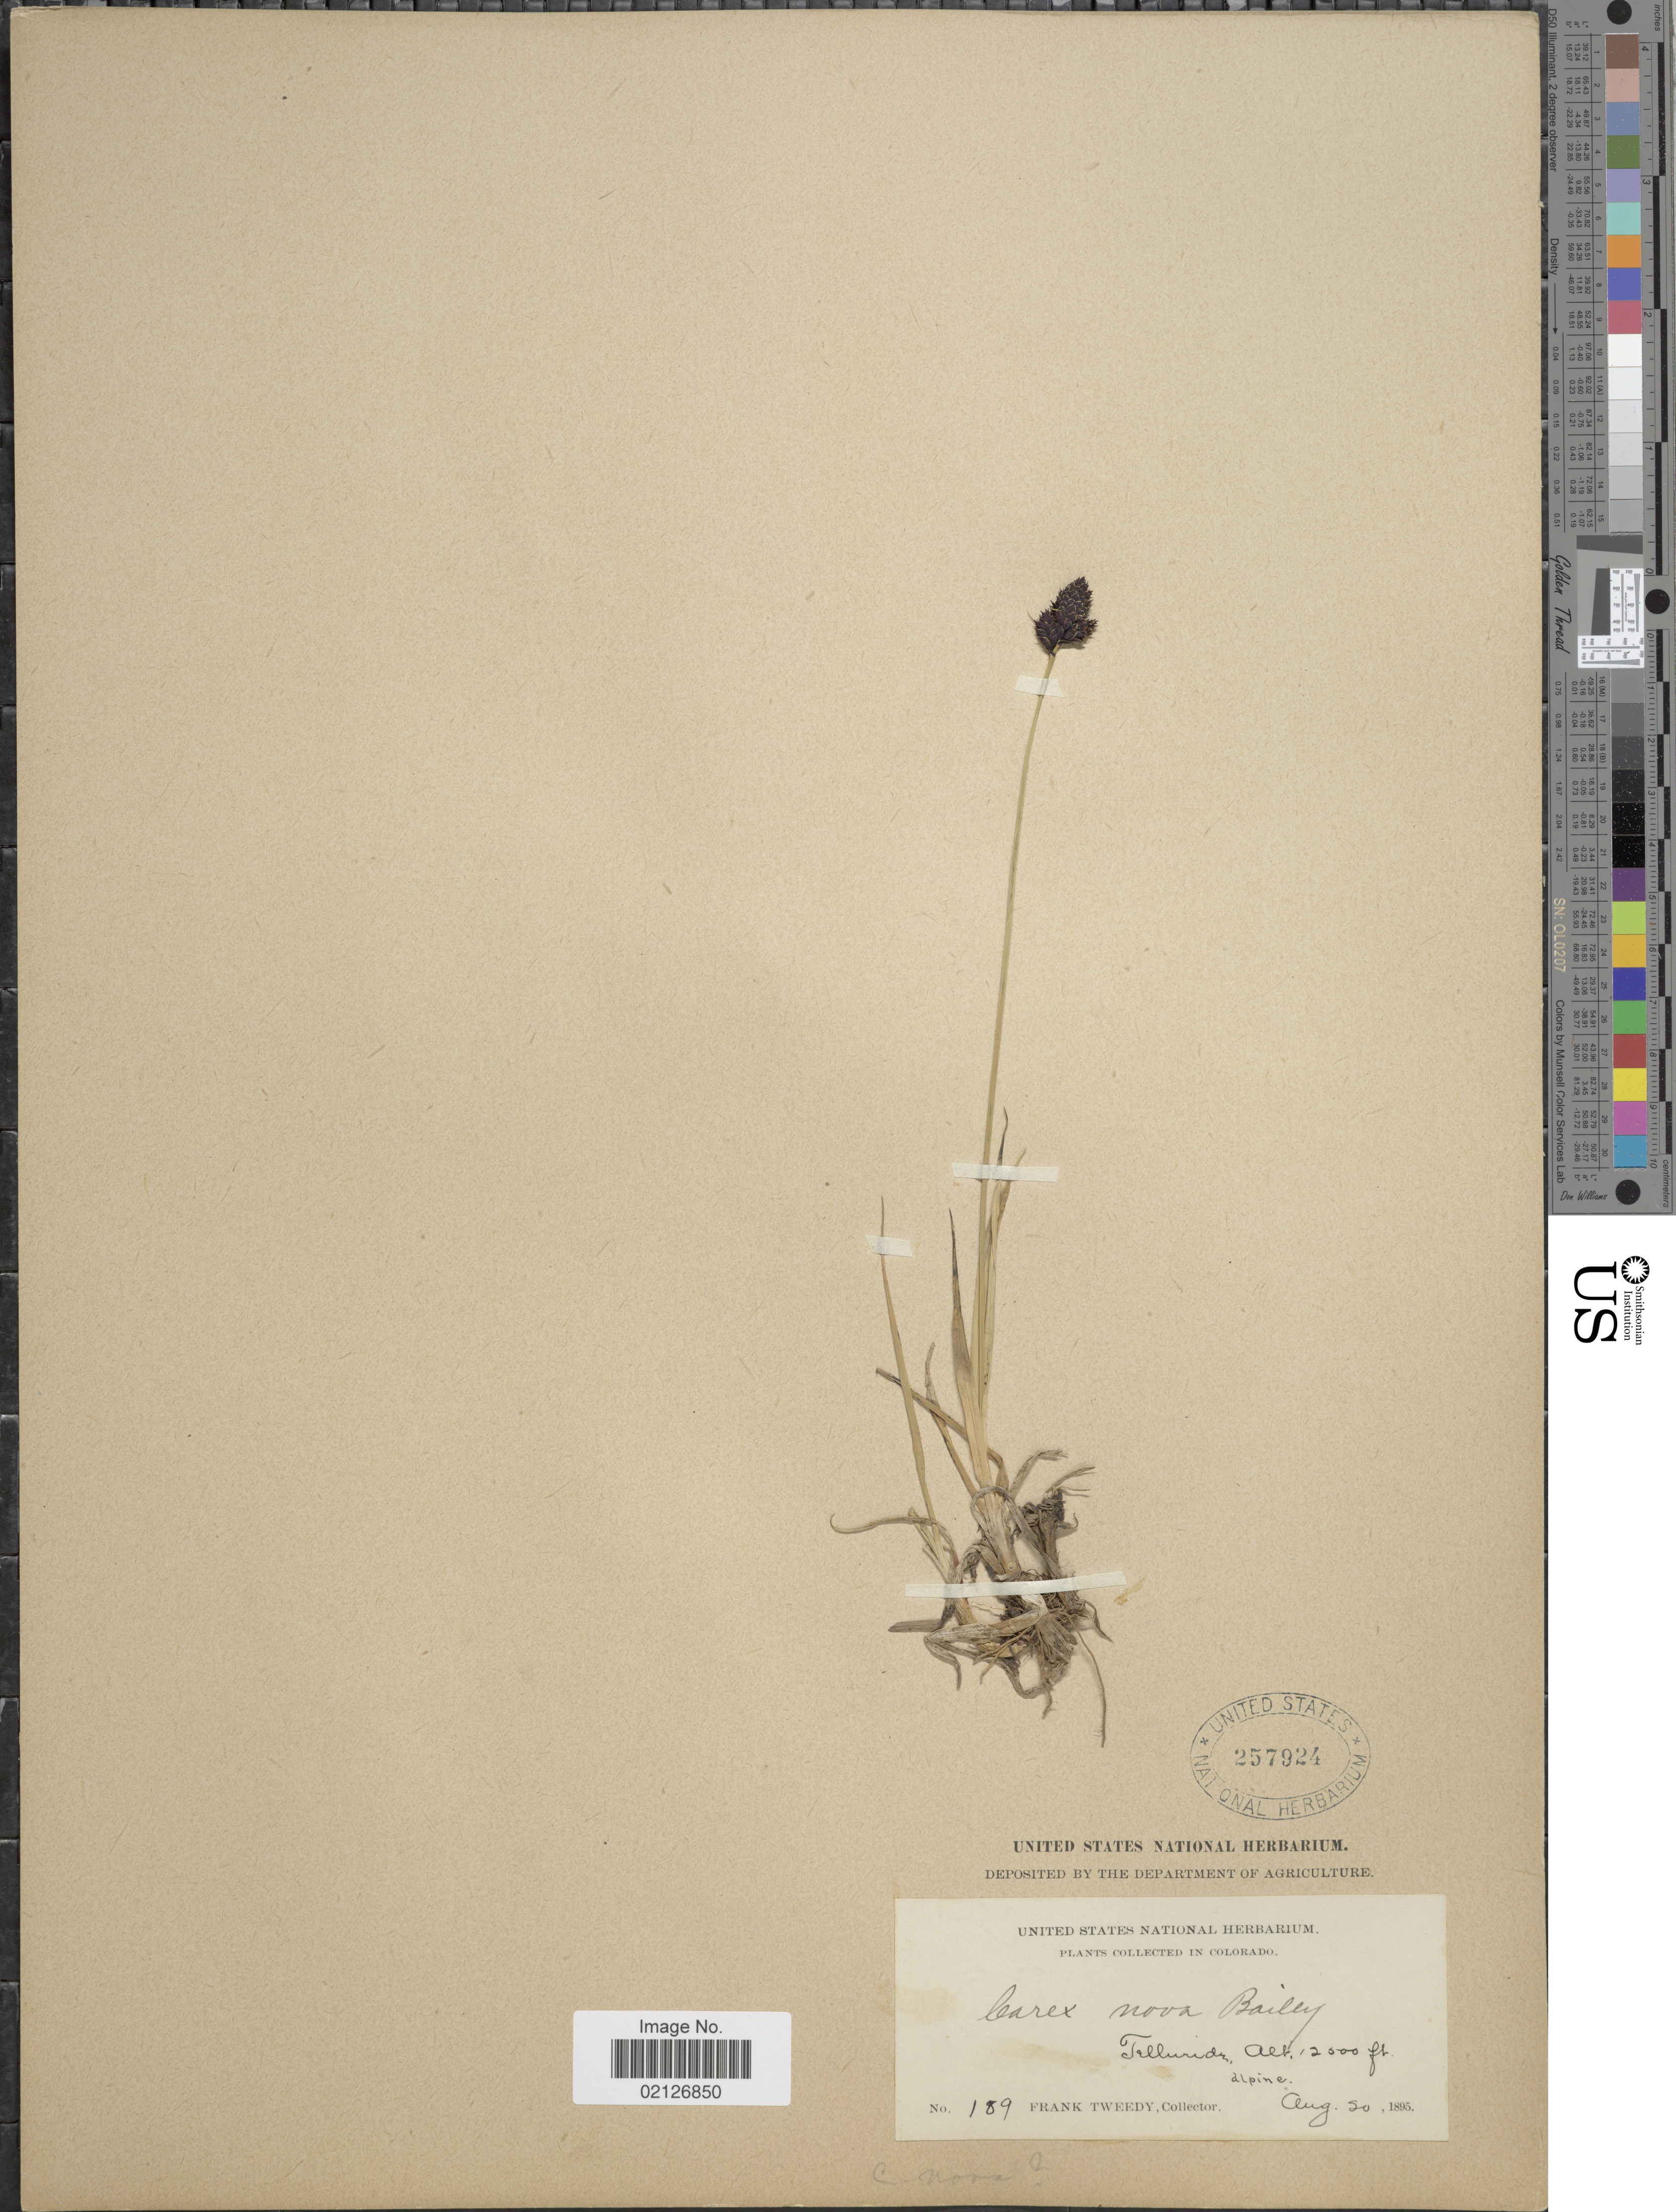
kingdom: Plantae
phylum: Tracheophyta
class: Liliopsida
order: Poales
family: Cyperaceae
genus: Carex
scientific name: Carex nova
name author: L.H. Bailey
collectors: F. Tweedy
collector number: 189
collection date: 1895-08-20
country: United States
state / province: Colorado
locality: Telluride, alpine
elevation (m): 3658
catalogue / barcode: US 257924